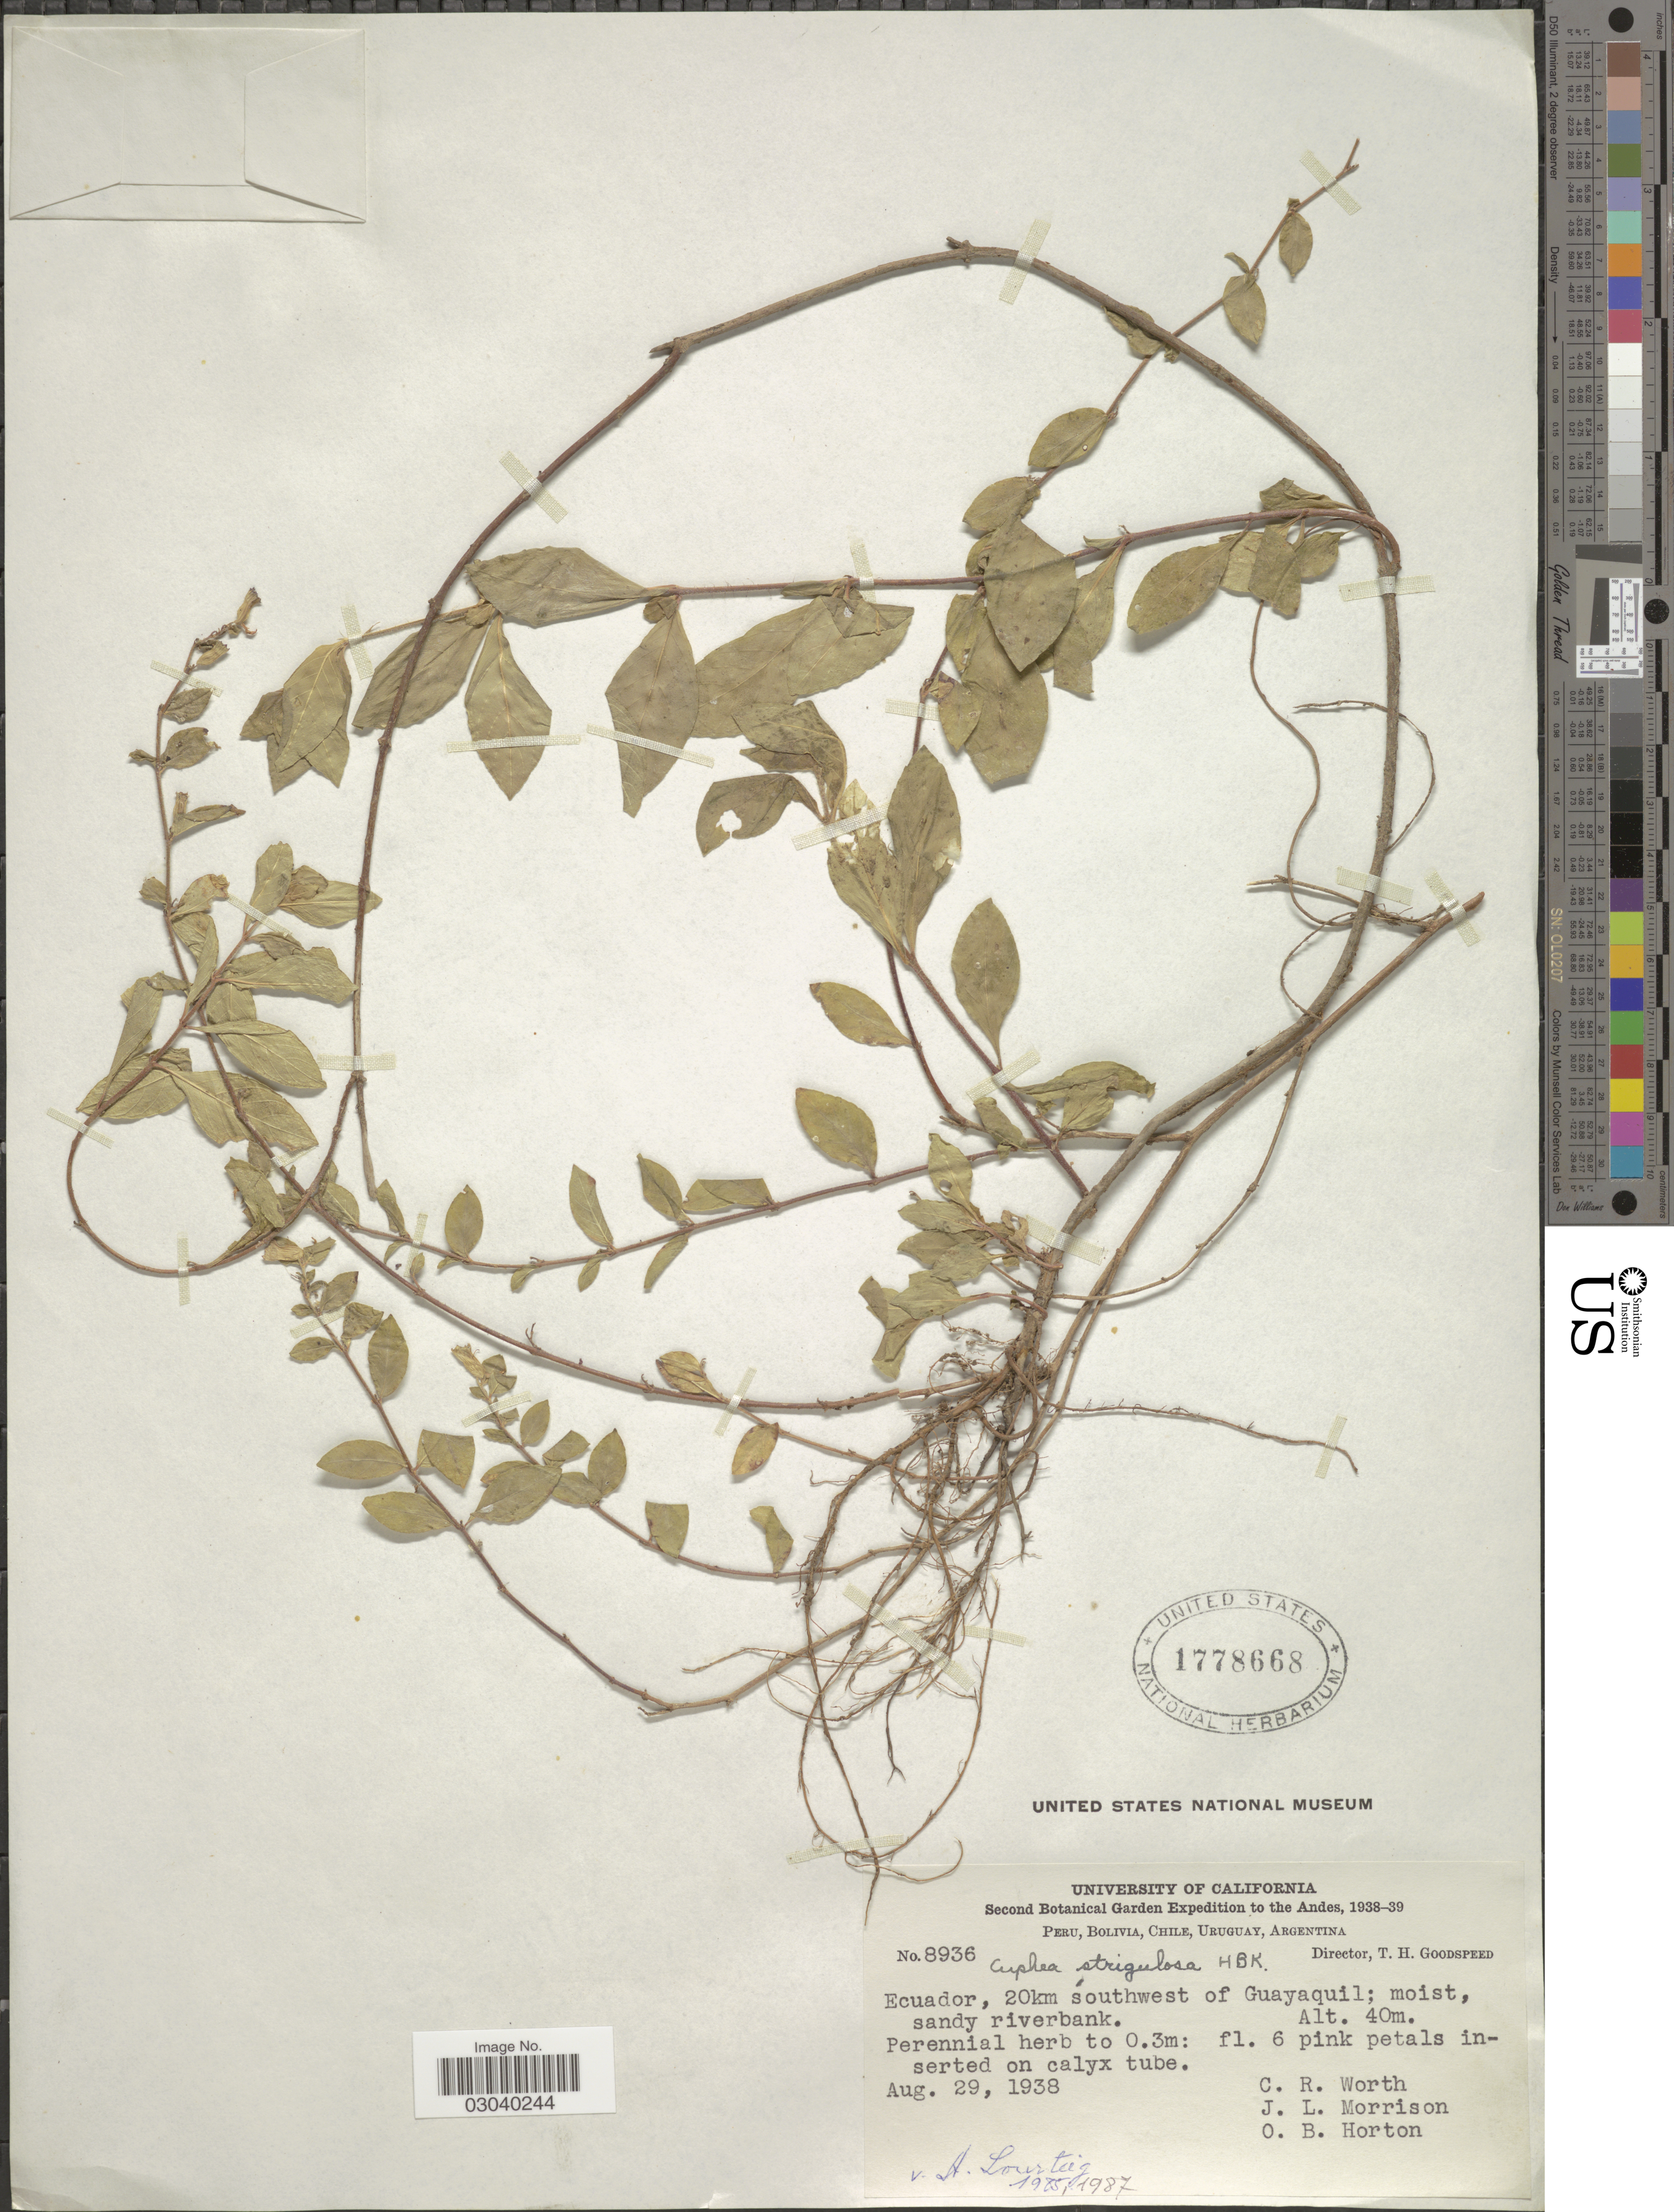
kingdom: Plantae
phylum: Tracheophyta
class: Magnoliopsida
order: Myrtales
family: Lythraceae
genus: Cuphea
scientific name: Cuphea strigulosa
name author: Kunth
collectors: C. R. Worth, J. Morrison & O. B. Horton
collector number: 8936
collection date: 1938-08-29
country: Ecuador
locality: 20km southwest of Guayaquil.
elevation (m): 40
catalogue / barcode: US 1778668